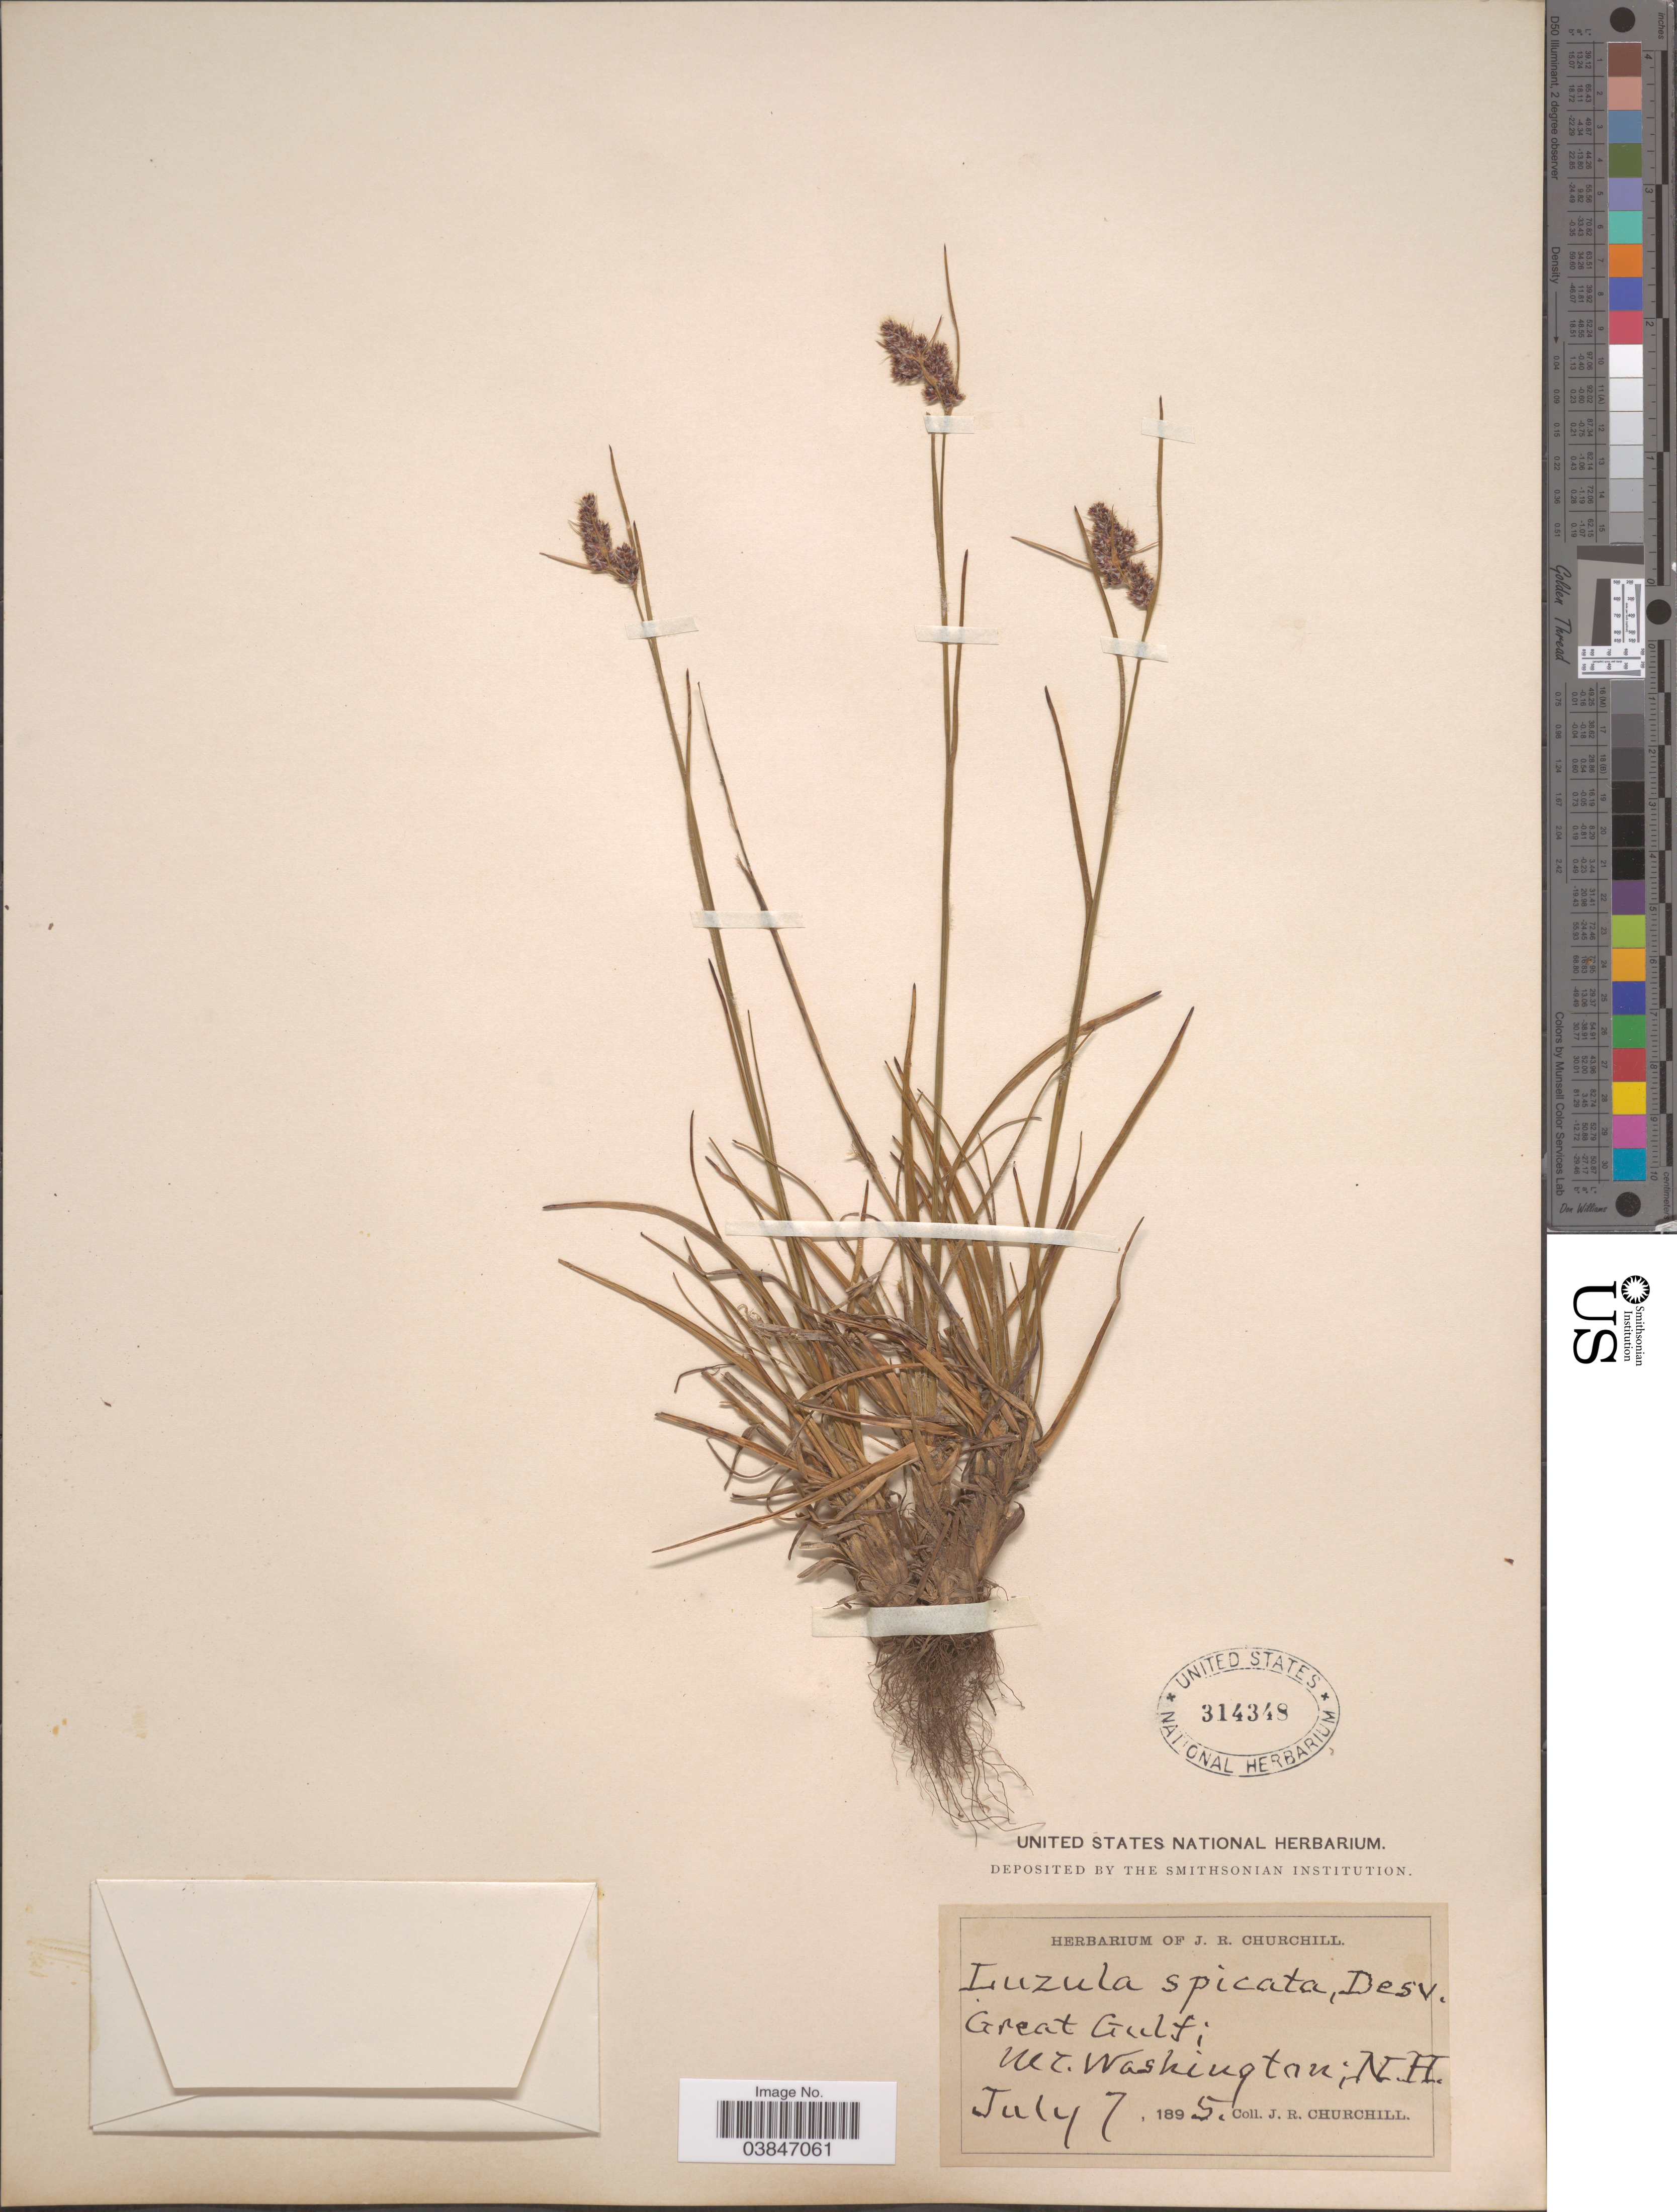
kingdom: Plantae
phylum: Tracheophyta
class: Liliopsida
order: Poales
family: Juncaceae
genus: Luzula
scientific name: Luzula spicata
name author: (L.) DC.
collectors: J. Churchill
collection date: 1895-07-07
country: United States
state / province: New Hampshire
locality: Great Gulf; Mt. Washington.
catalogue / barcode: US 314348